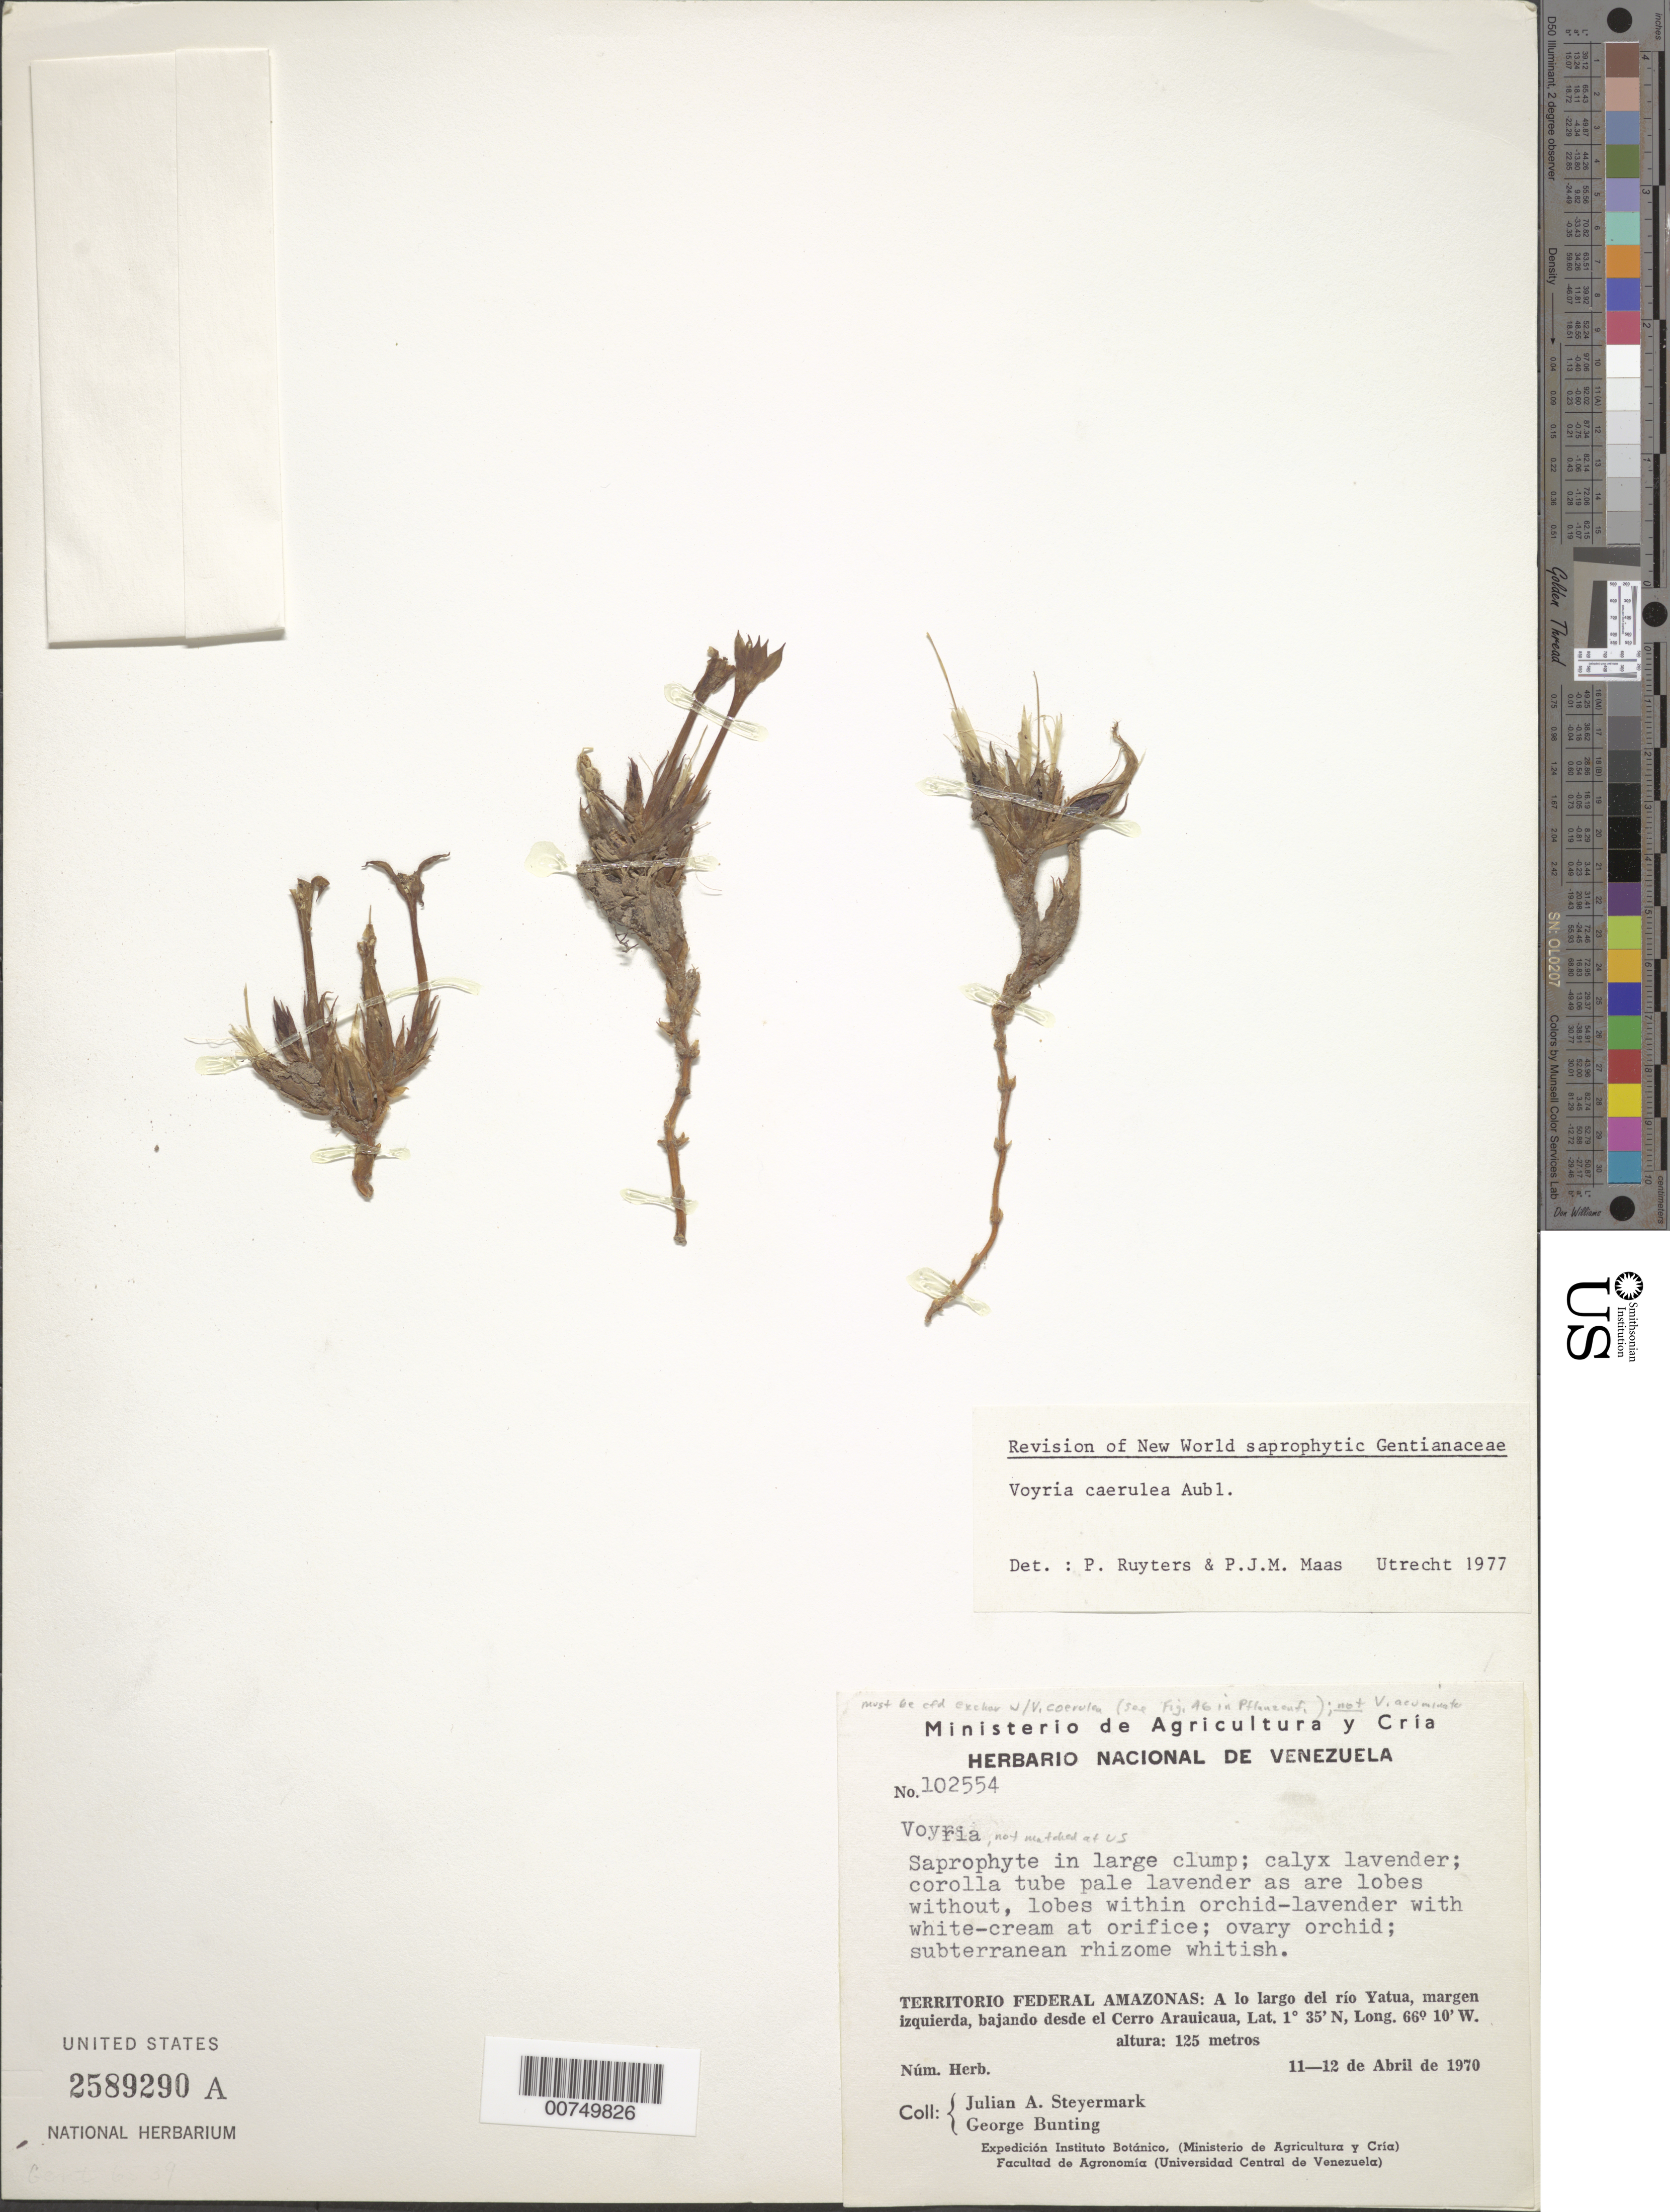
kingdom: Plantae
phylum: Tracheophyta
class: Magnoliopsida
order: Gentianales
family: Gentianaceae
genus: Voyria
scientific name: Voyria caerulea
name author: Aubl.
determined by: Maas, Paul J. M.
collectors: J. Steyermark & G. S. Bunting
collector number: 102554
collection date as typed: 11-Apr-70 to 12-Apr-70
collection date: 1970-04-11/1970-04-12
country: Venezuela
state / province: Amazonas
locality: Río Yatua, bajando desde el Cerro Araicaua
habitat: Margen izquierda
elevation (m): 125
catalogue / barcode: US 2589290